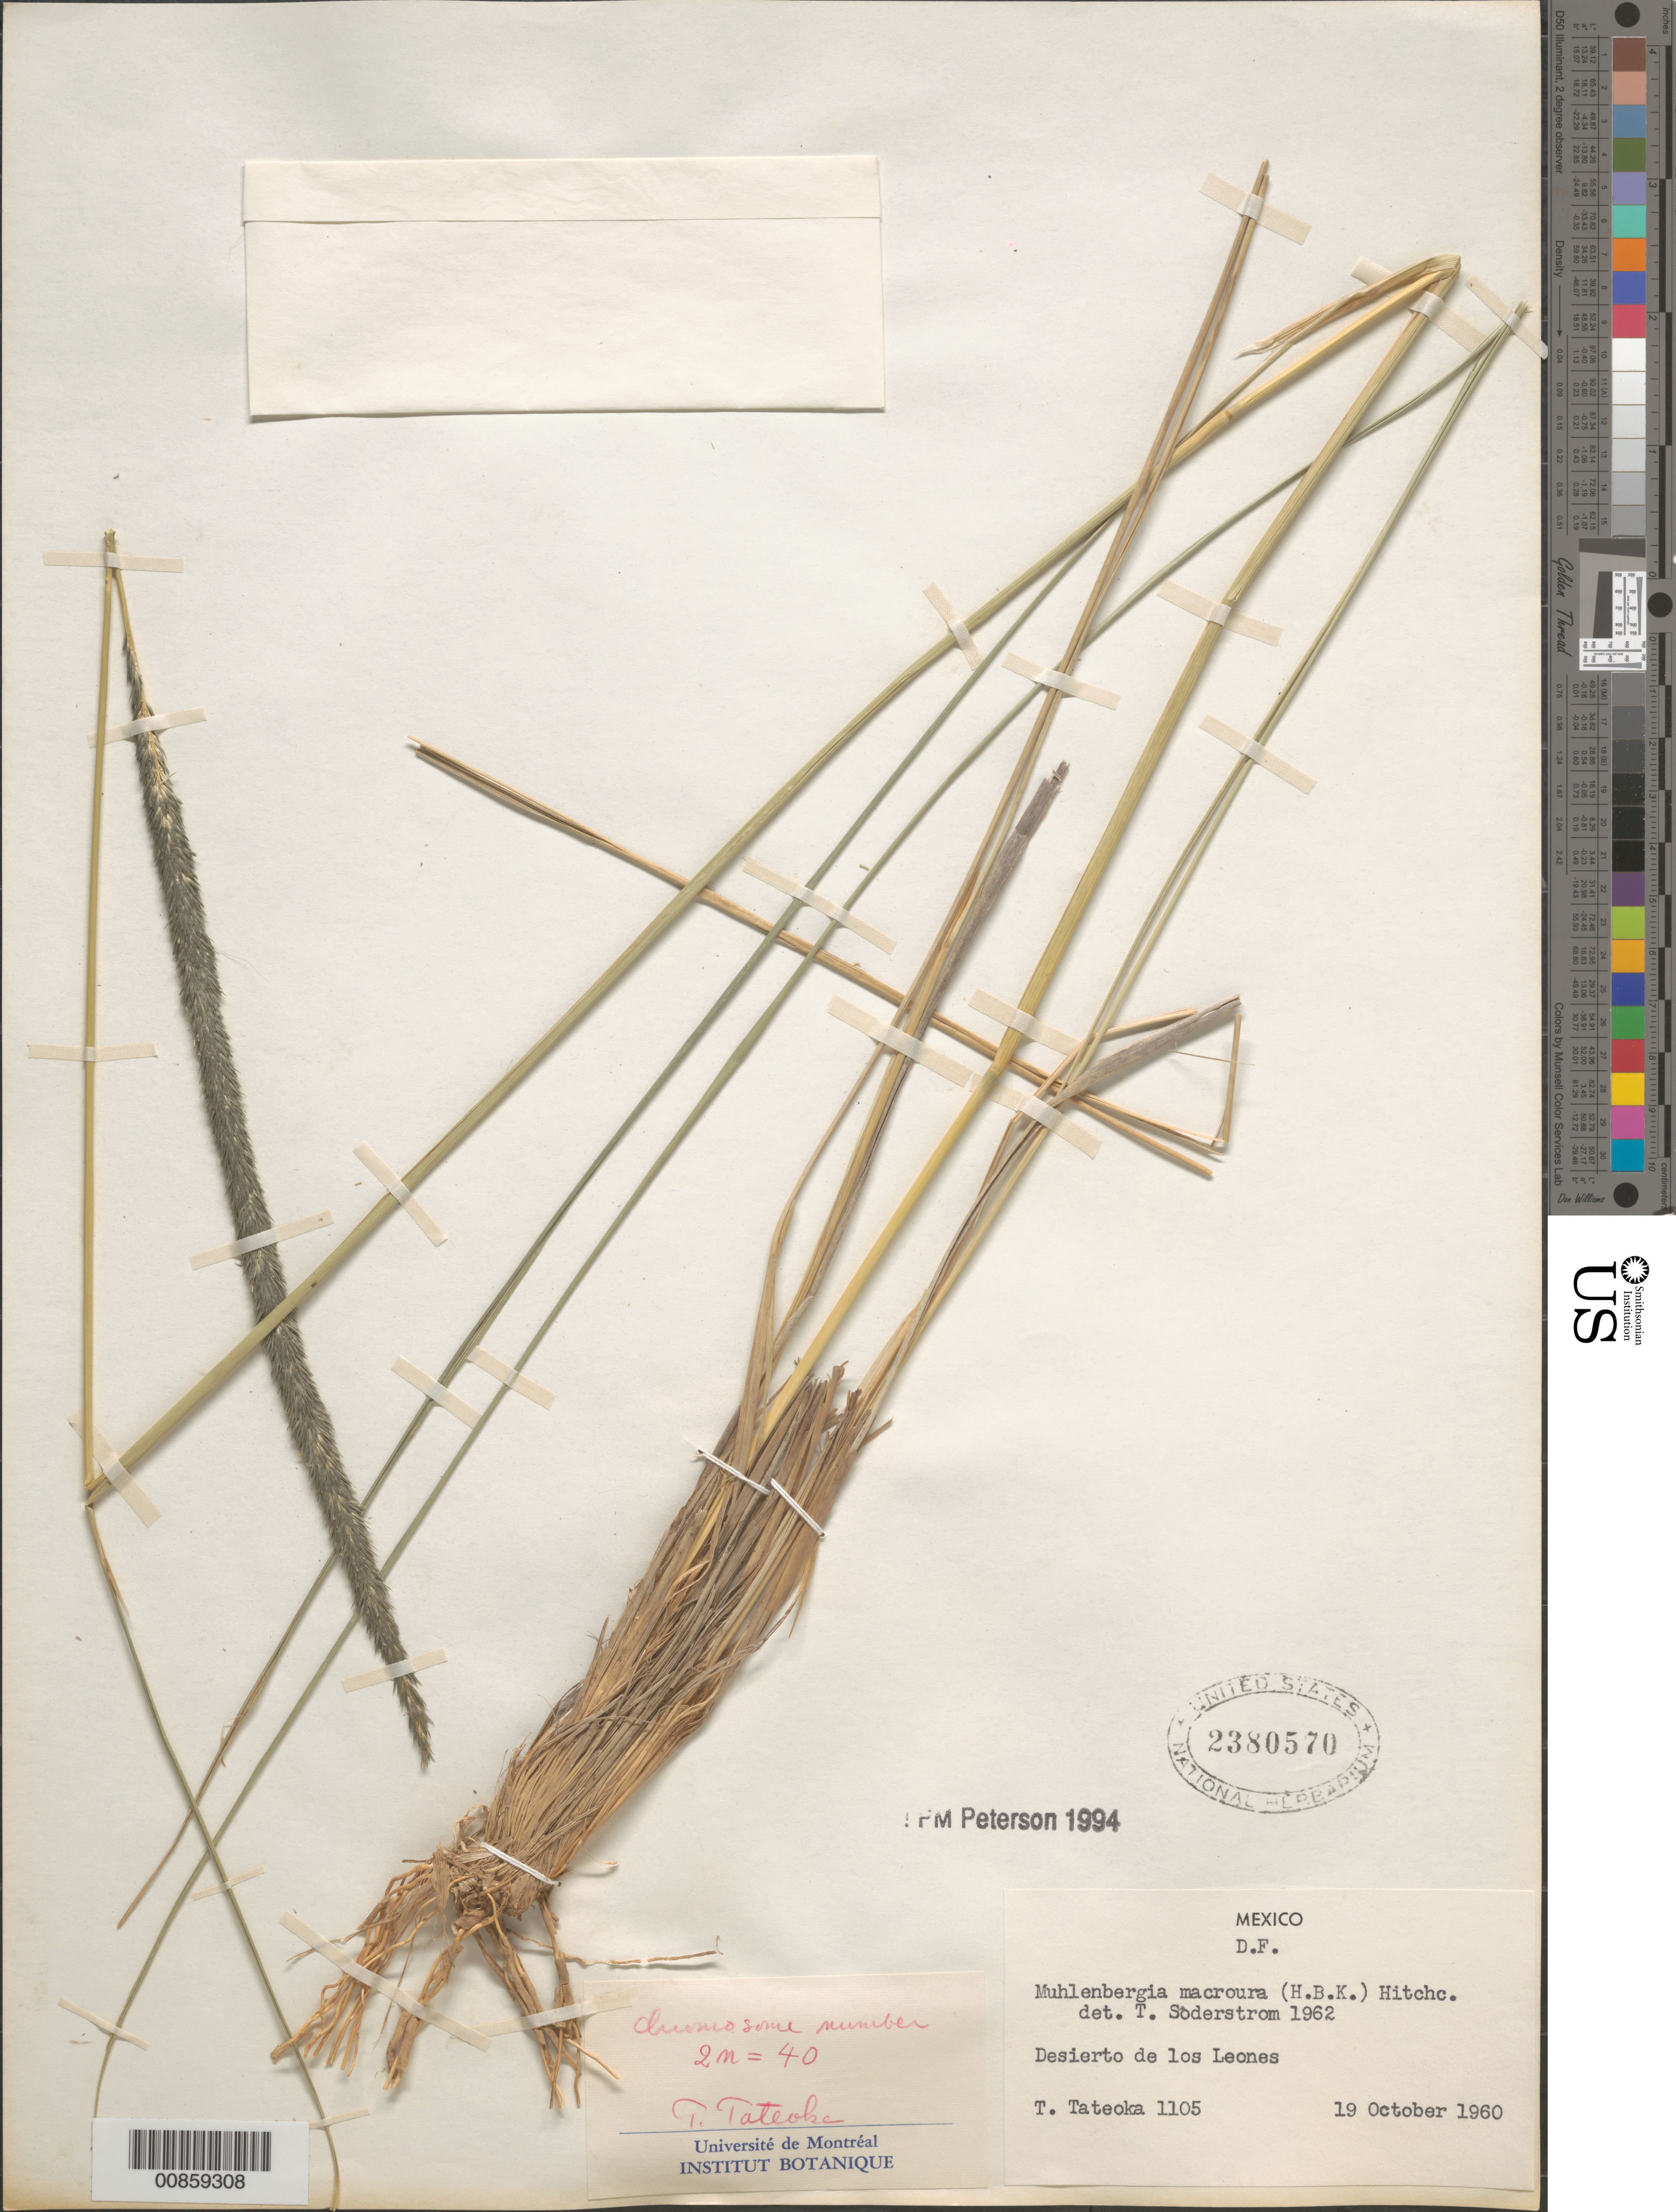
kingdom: Plantae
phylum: Tracheophyta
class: Liliopsida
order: Poales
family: Poaceae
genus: Muhlenbergia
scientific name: Muhlenbergia macroura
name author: (Kunth) Hitchc.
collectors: T. Tateoka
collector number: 1105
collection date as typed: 19 Oct 1960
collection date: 1960-10-19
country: Mexico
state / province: Distrito Federal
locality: Desierto de Los Leones, Delegación Cuajimalpa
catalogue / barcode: US 2380570